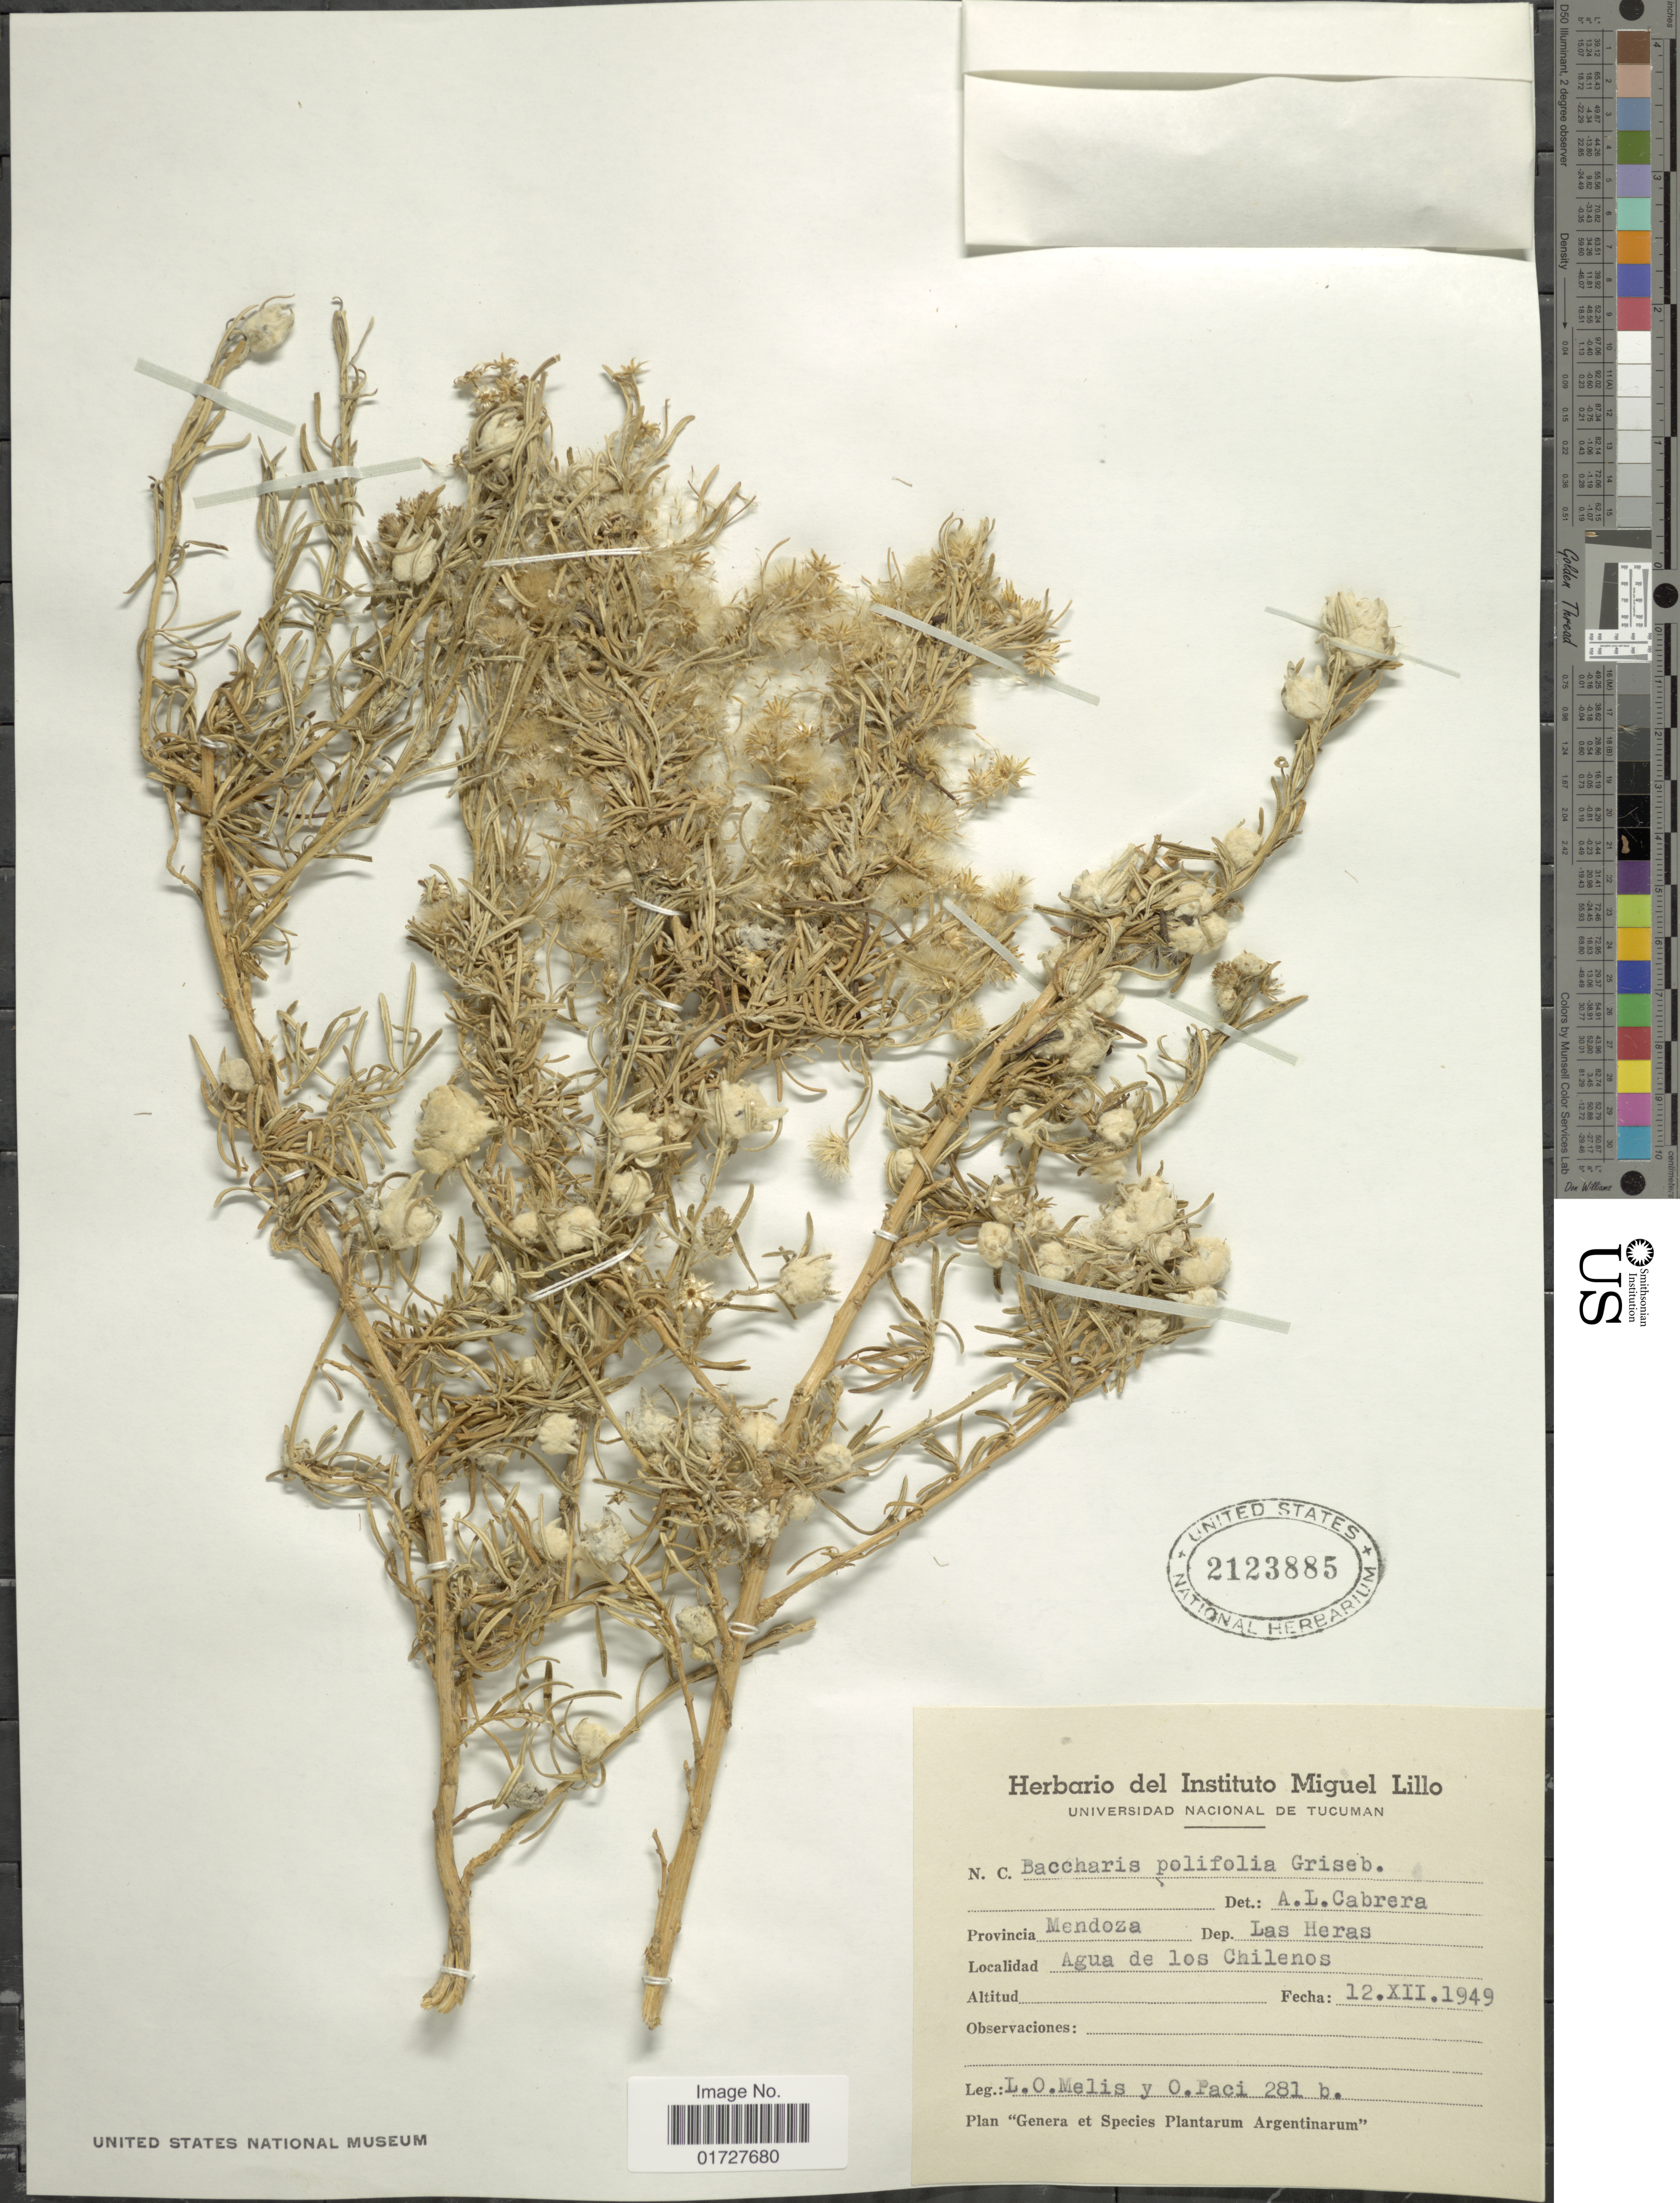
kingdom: Plantae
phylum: Tracheophyta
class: Magnoliopsida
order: Asterales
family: Asteraceae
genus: Baccharis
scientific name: Baccharis polifolia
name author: Griseb.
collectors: L. Melis & O. Paci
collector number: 281b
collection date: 1949-12-12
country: Argentina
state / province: Mendoza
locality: Dep. Las Heras, Agua de los Chilenos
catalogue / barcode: US 2123885